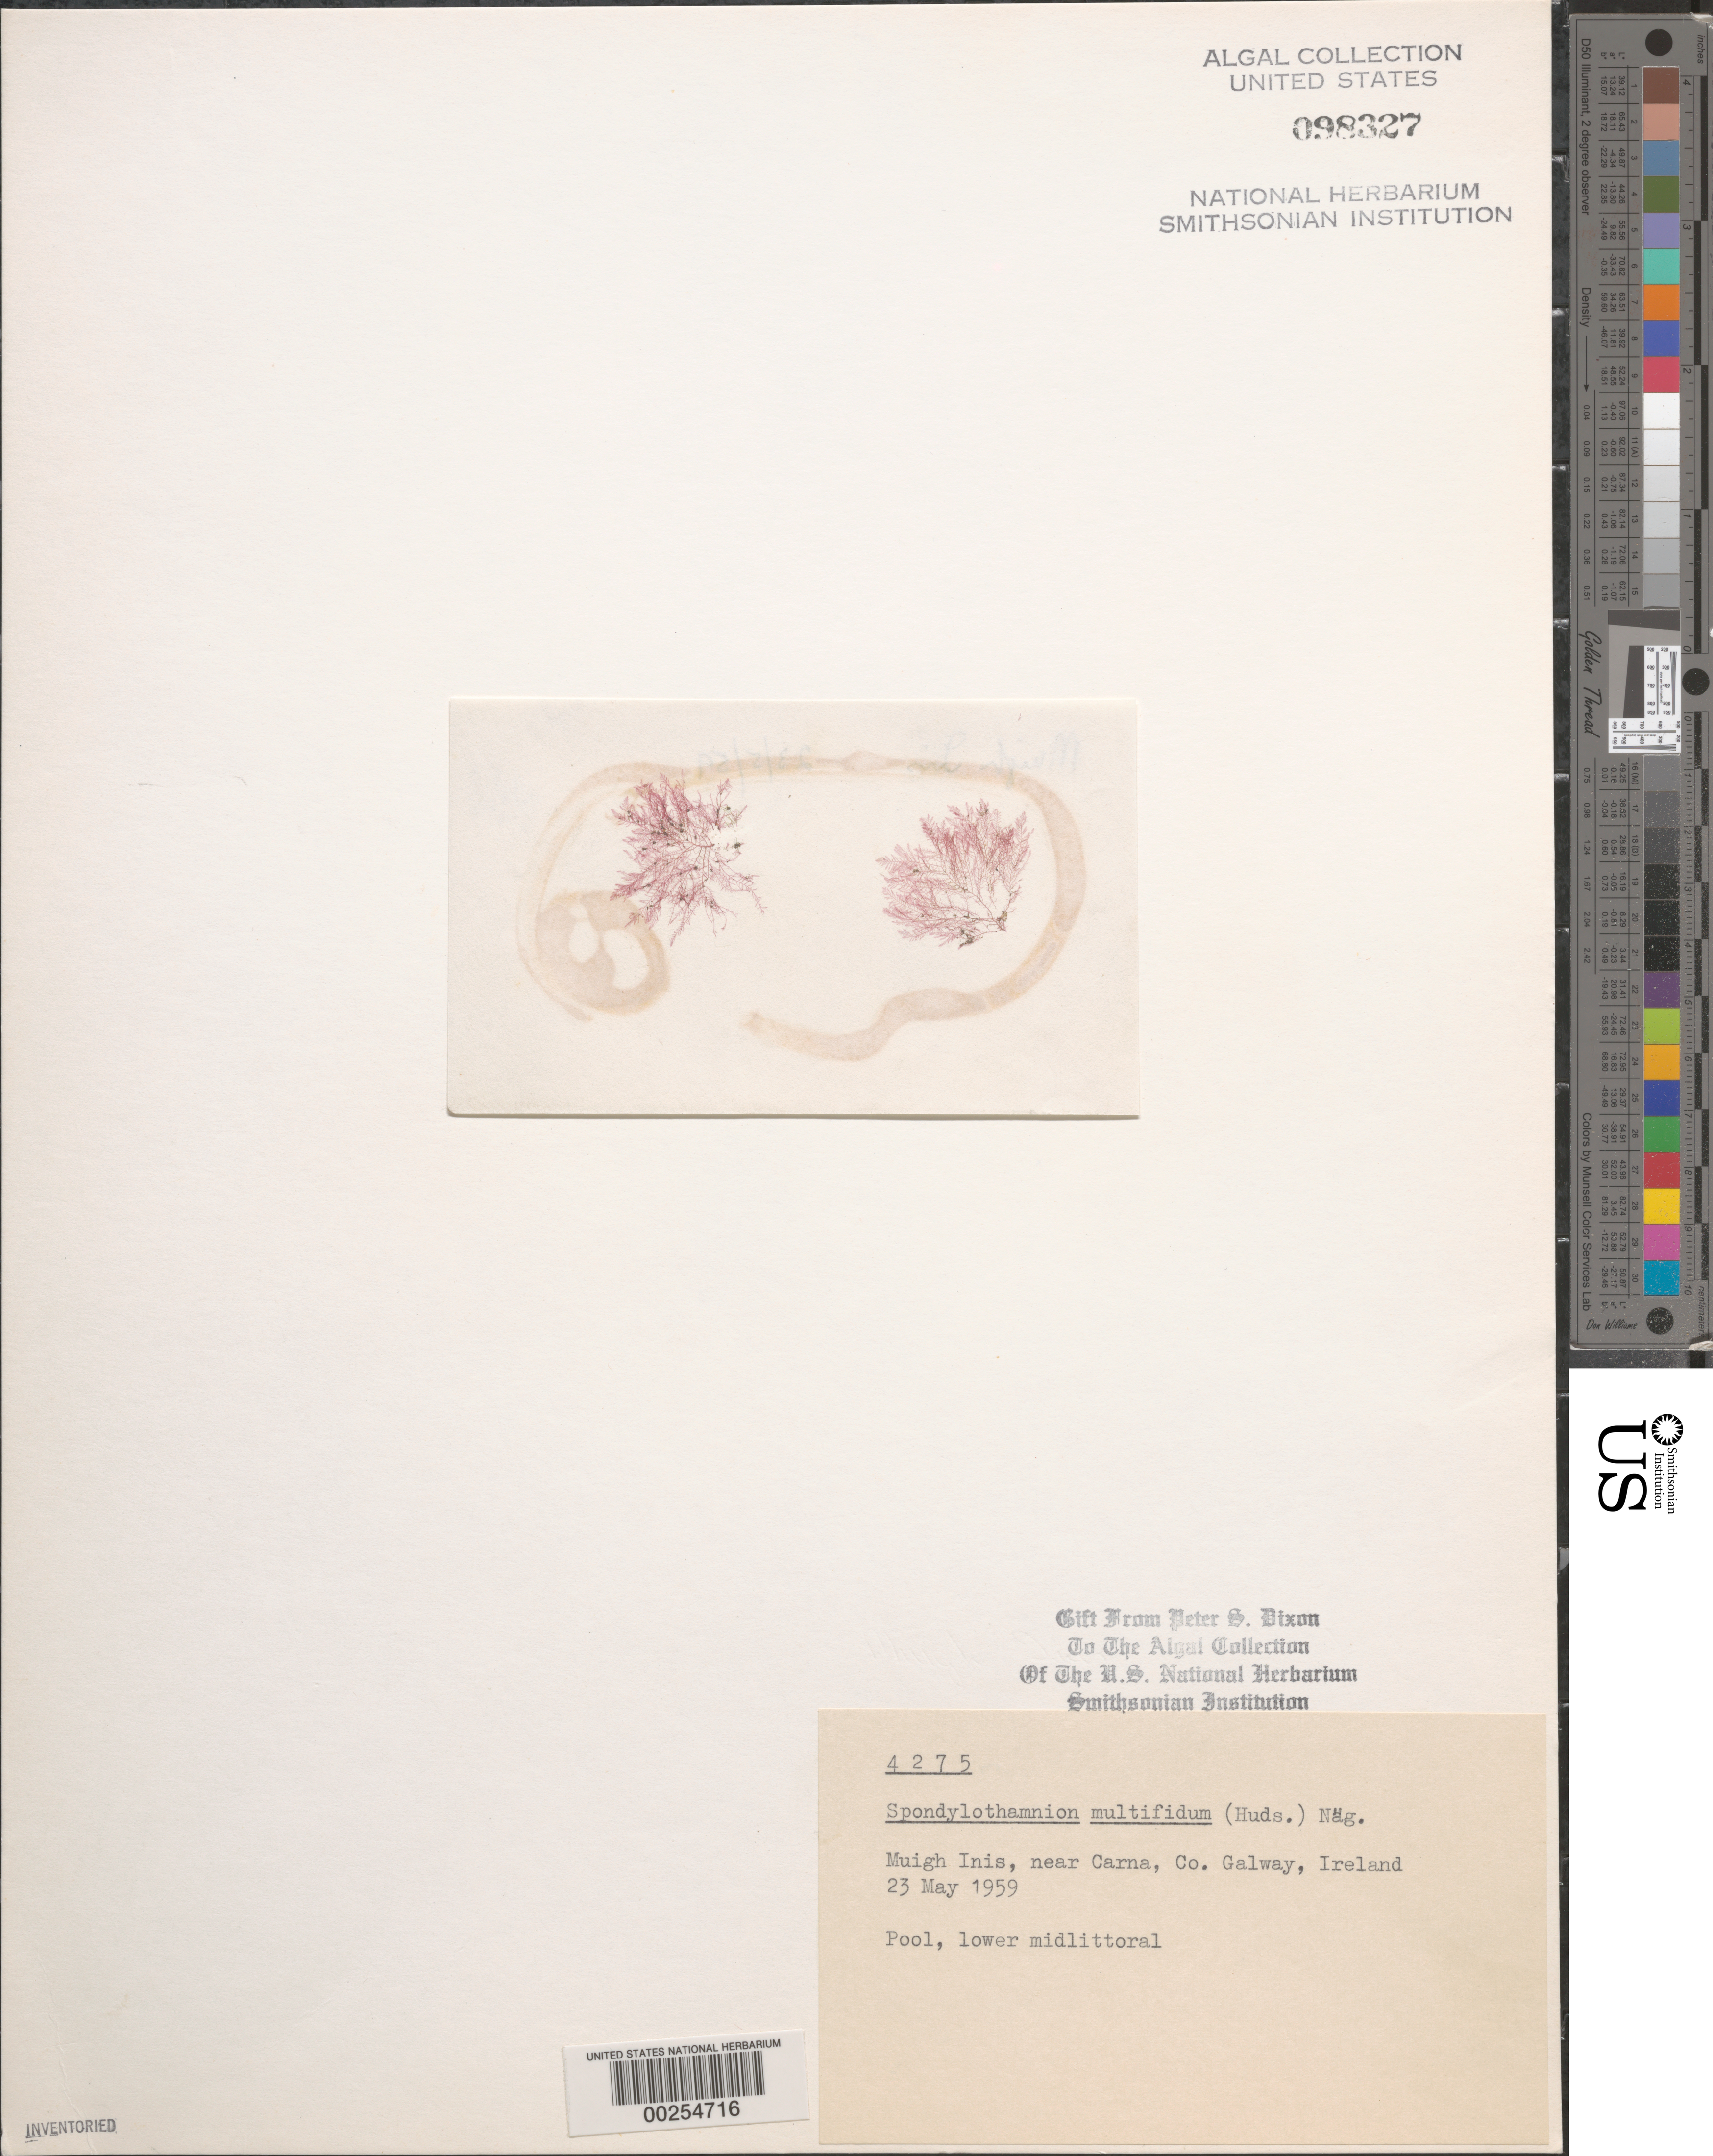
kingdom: Plantae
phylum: Rhodophyta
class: Florideophyceae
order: Ceramiales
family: Wrangeliaceae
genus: Sphondylothamnion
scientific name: Sphondylothamnion multifidum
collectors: P. S. Dixon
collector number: PSD 4275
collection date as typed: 23 May 1959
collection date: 1959-05-23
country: Ireland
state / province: Connaught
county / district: Galway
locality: Muigh Inis, near Carna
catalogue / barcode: US 98327